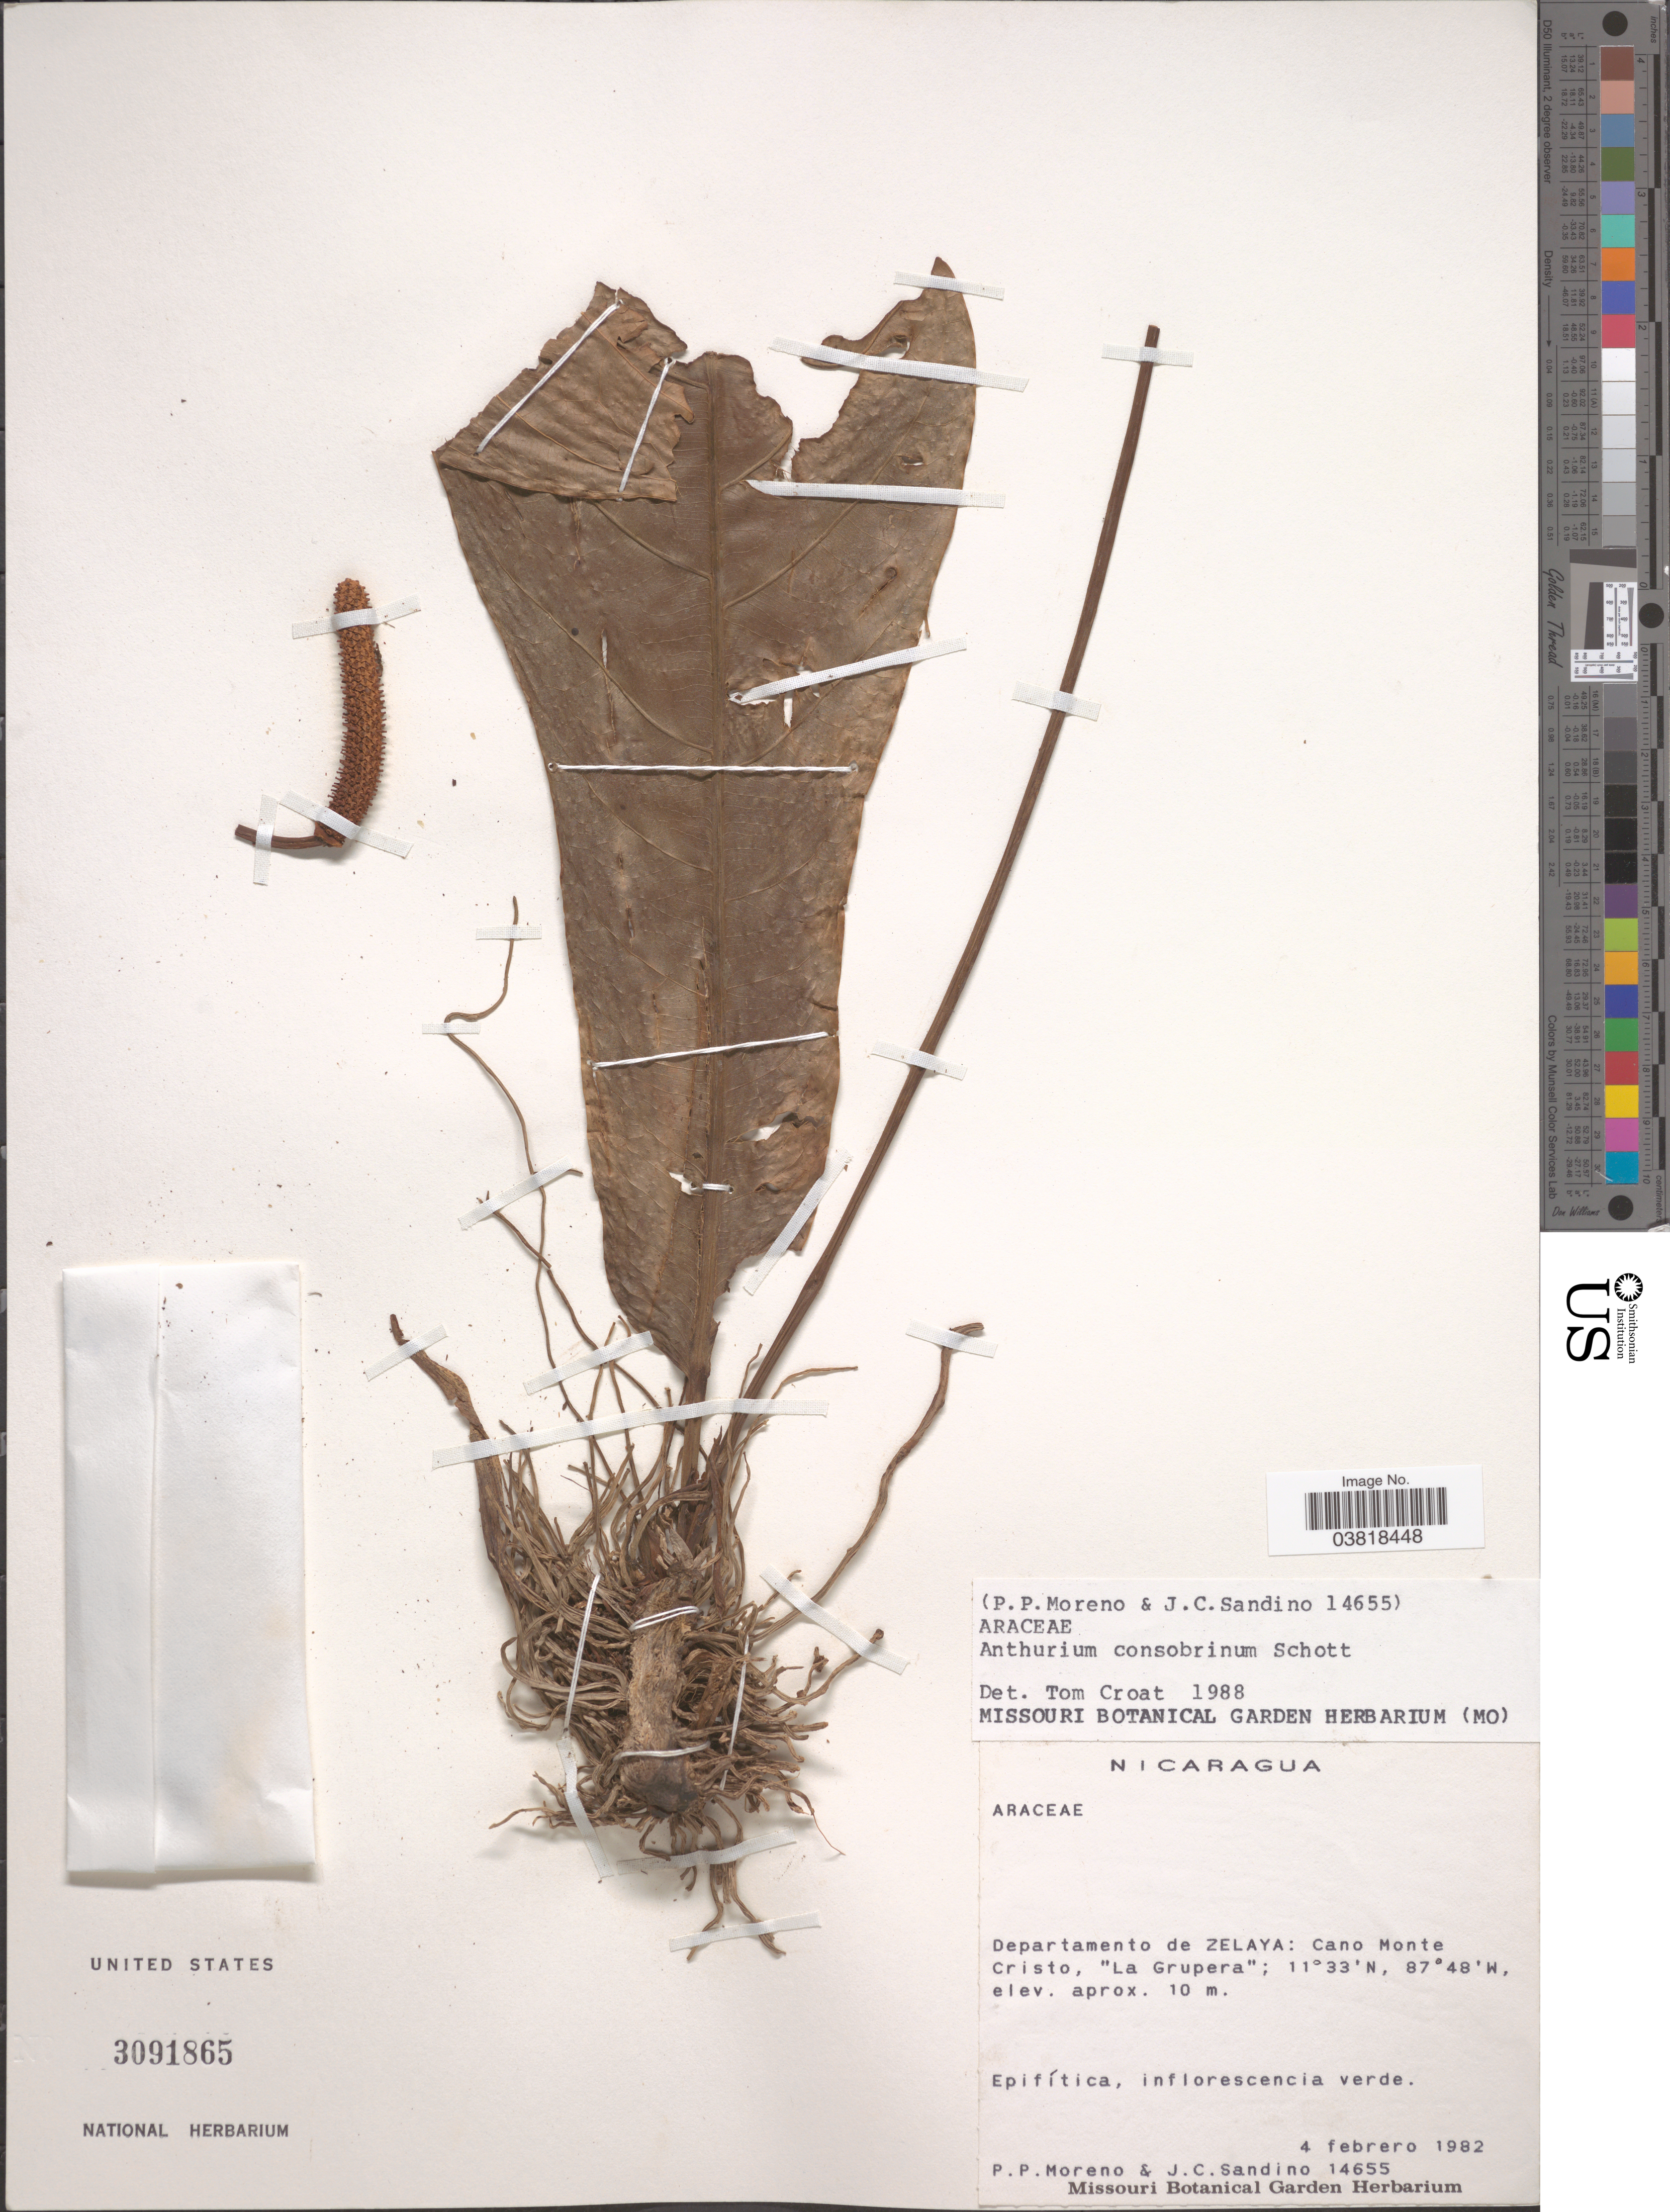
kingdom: Plantae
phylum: Tracheophyta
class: Liliopsida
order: Alismatales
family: Araceae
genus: Anthurium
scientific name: Anthurium consobrinum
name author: Schott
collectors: P. Moreno & J. Sandino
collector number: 14655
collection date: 1982-02-04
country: Nicaragua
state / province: Atlántico Sur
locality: Departamento de Zelaya: Cano Monte Cristo, "La Grupera".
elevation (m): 10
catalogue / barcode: US 3091865